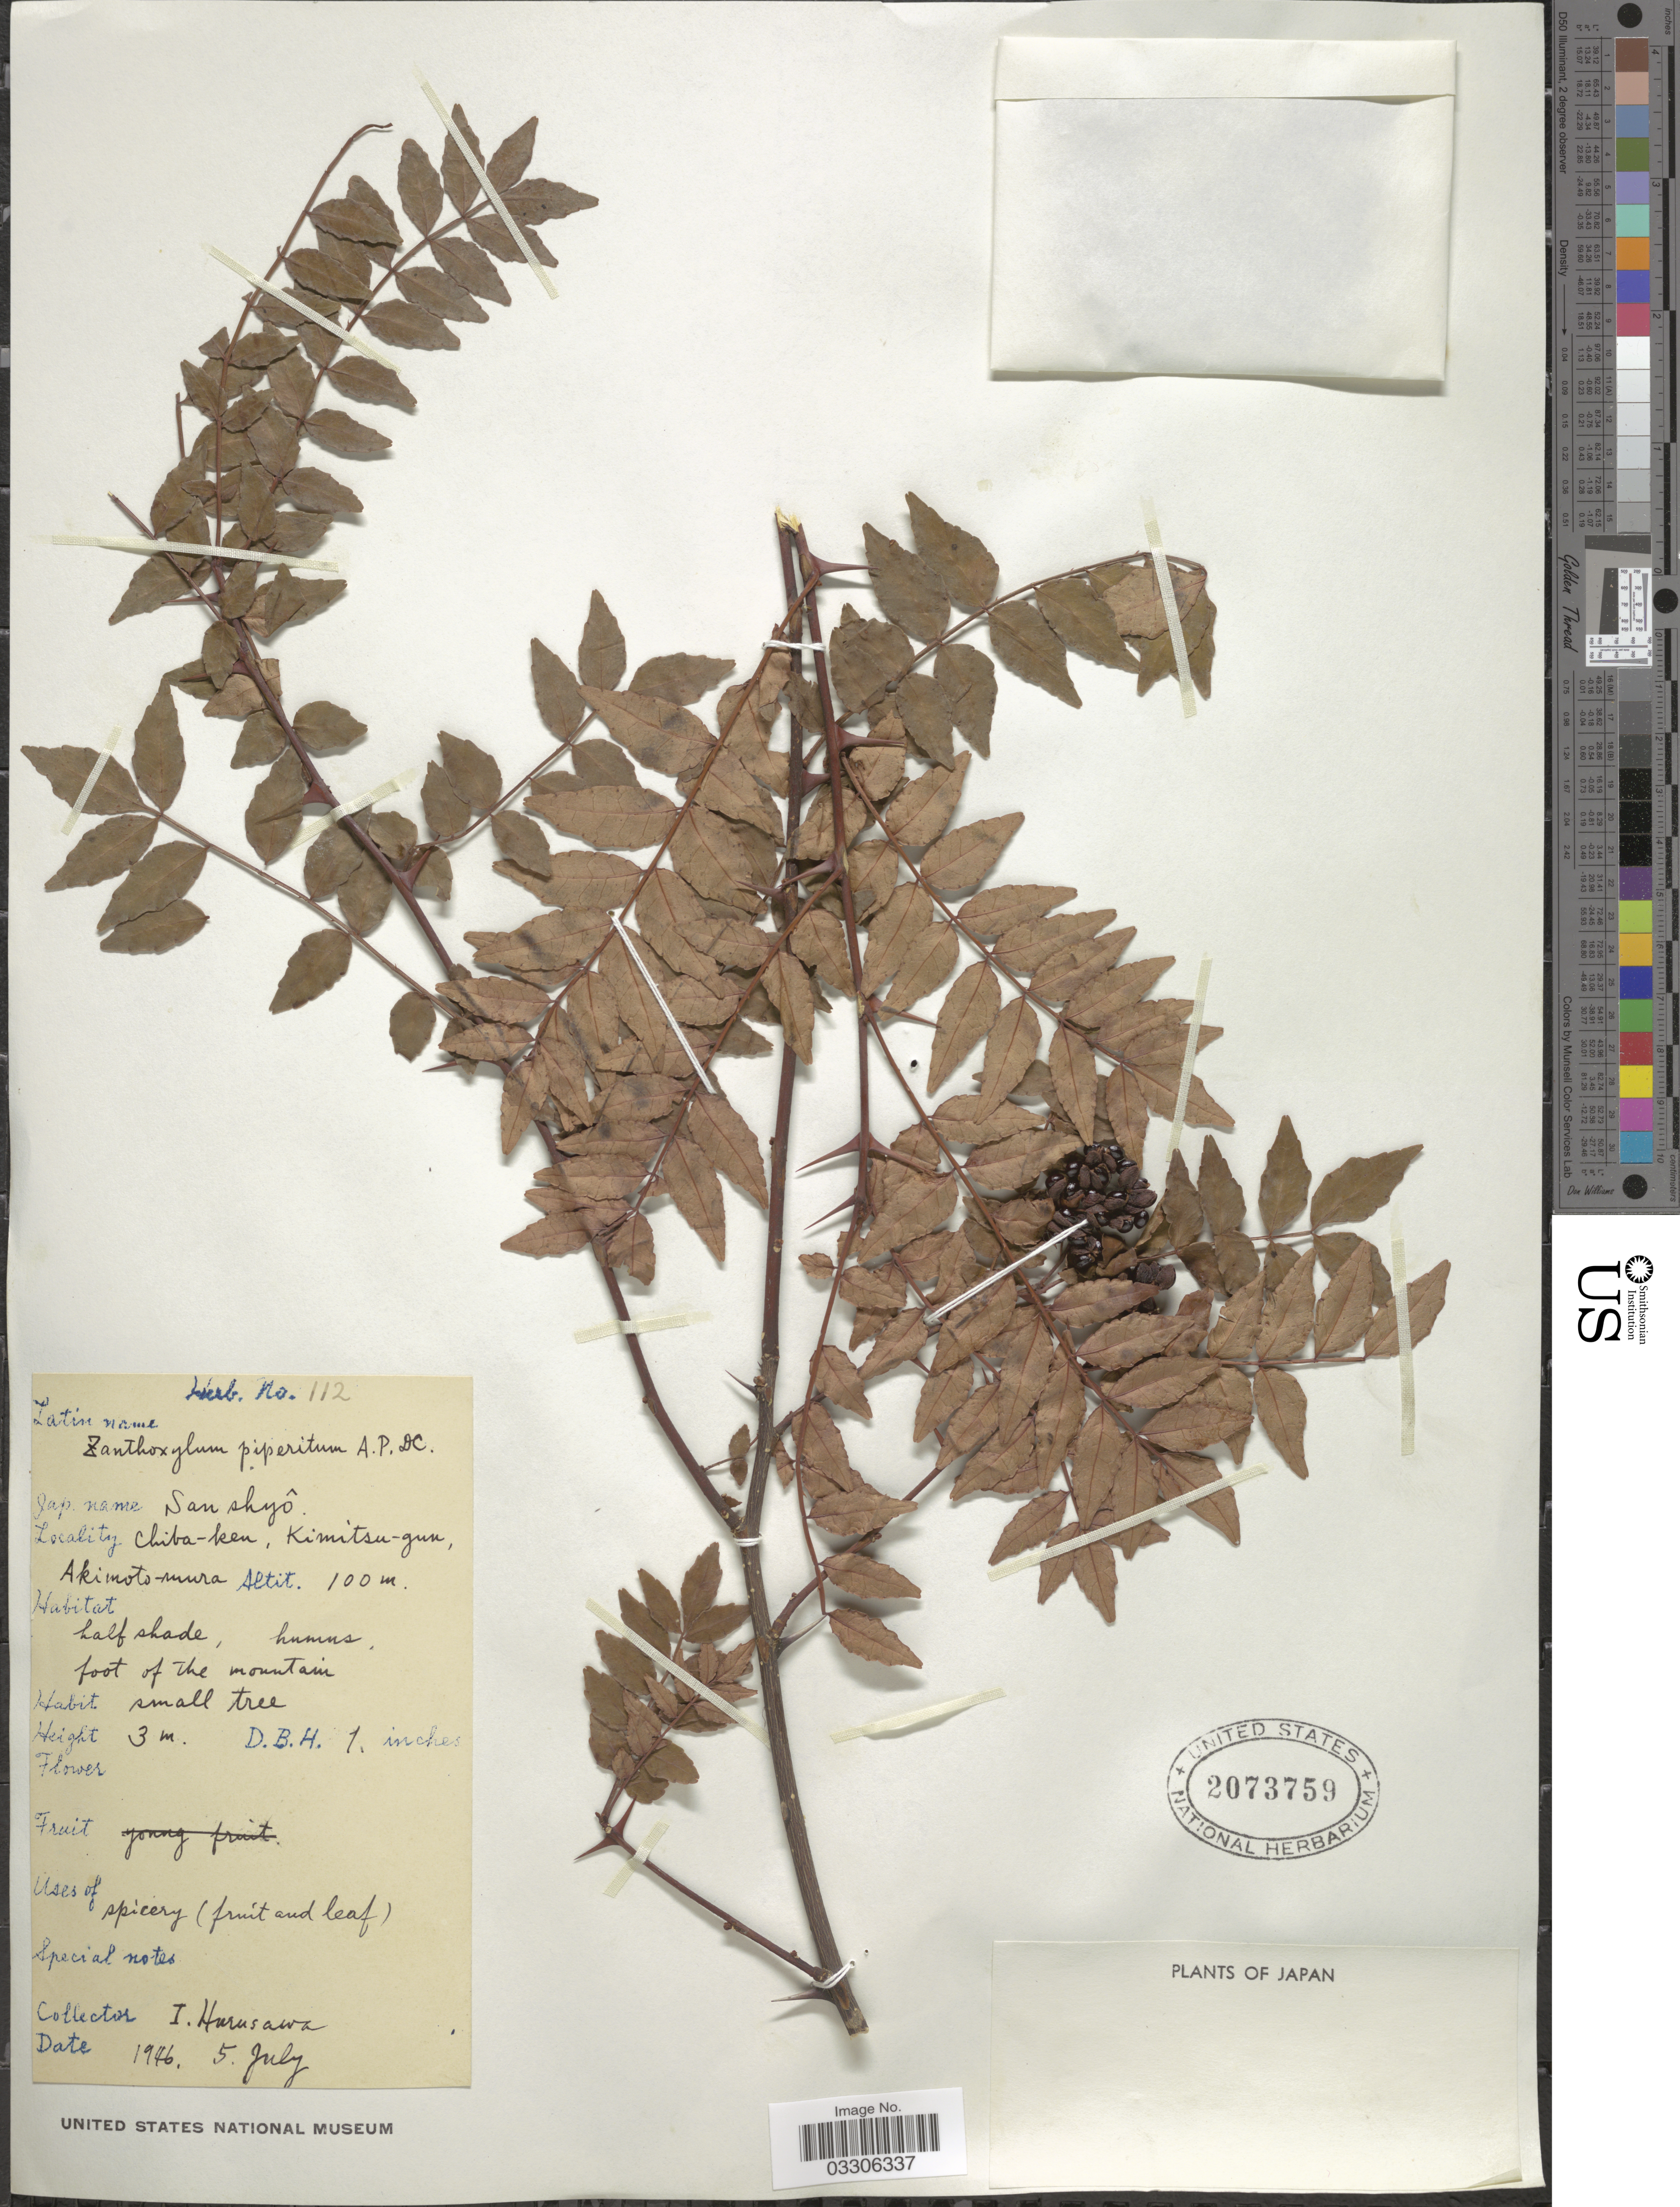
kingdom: Plantae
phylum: Tracheophyta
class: Magnoliopsida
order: Sapindales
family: Rutaceae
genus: Zanthoxylum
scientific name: Zanthoxylum piperitum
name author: DC.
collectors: I. Hurusawa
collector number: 112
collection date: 1946-07-05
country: Japan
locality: Chiba-ken, Kimitsu-gun, Akimoto-mura.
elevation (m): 100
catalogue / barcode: US 2073759